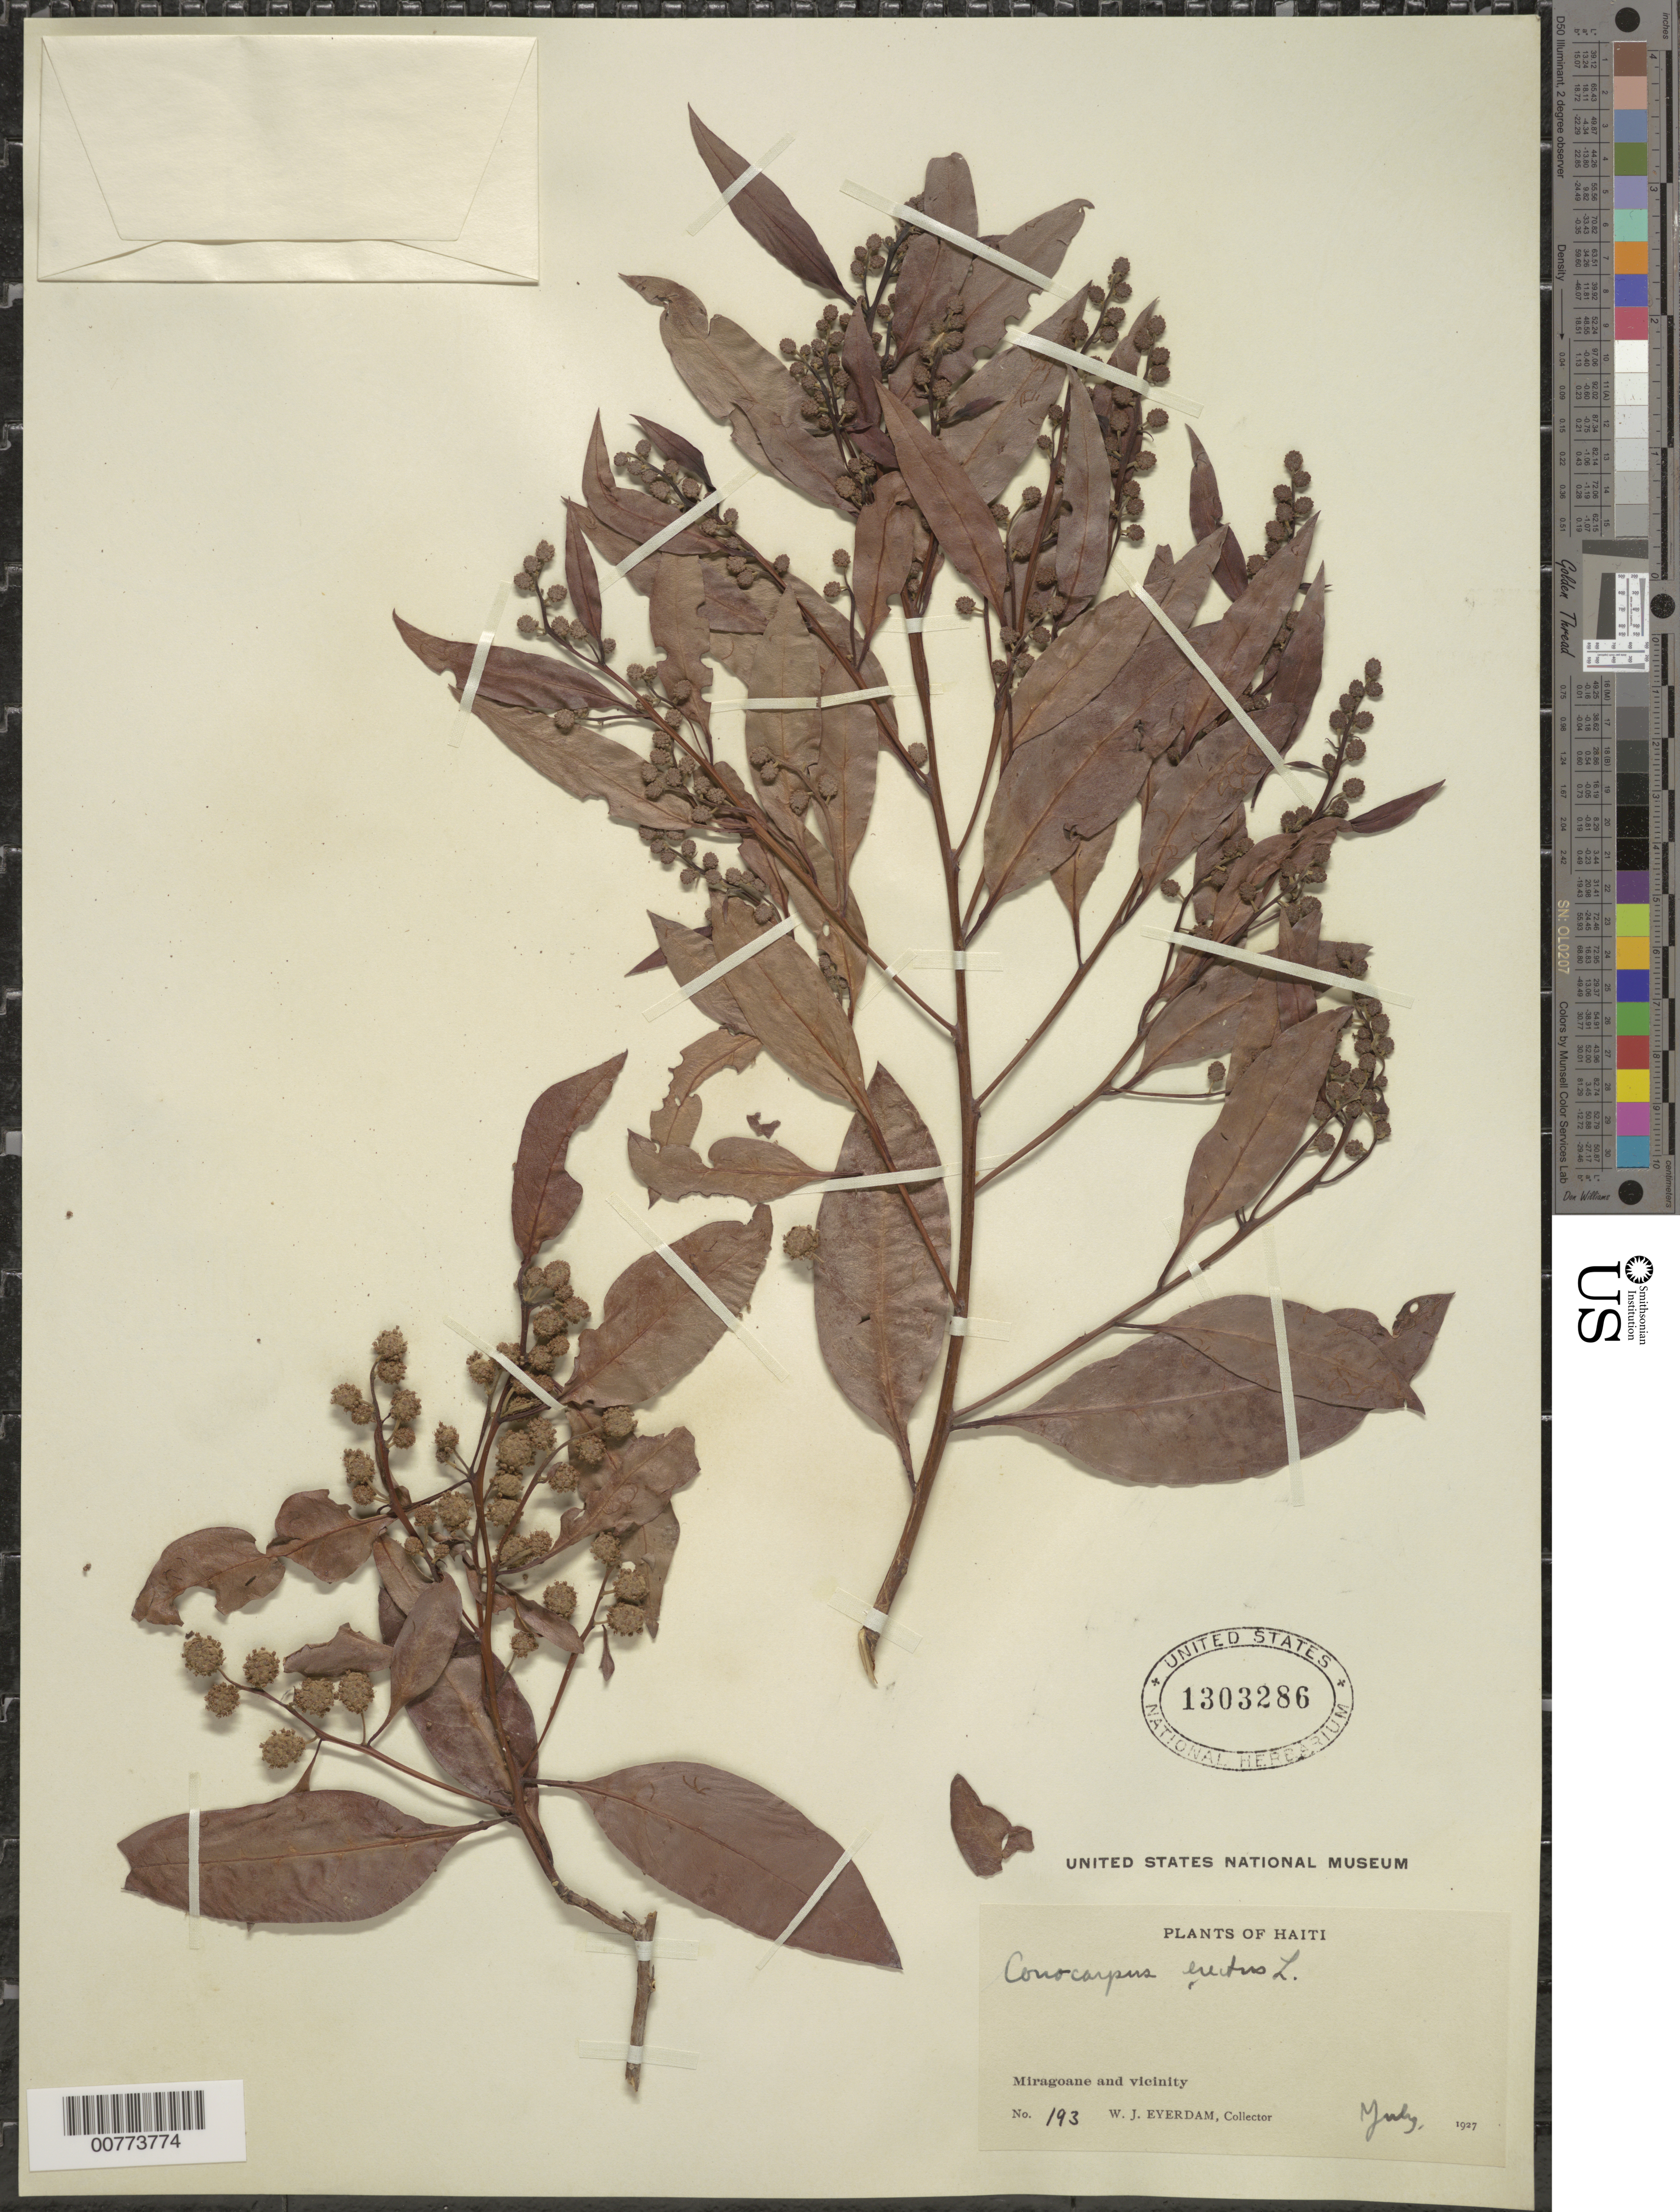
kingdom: Plantae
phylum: Tracheophyta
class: Magnoliopsida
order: Myrtales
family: Combretaceae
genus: Conocarpus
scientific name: Conocarpus erectus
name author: L.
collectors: W. J. Eyerdam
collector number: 193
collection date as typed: Jul 1927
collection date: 1927-07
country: Haiti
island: Hispaniola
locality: Miragoane and vicinity.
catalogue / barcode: US 1303286